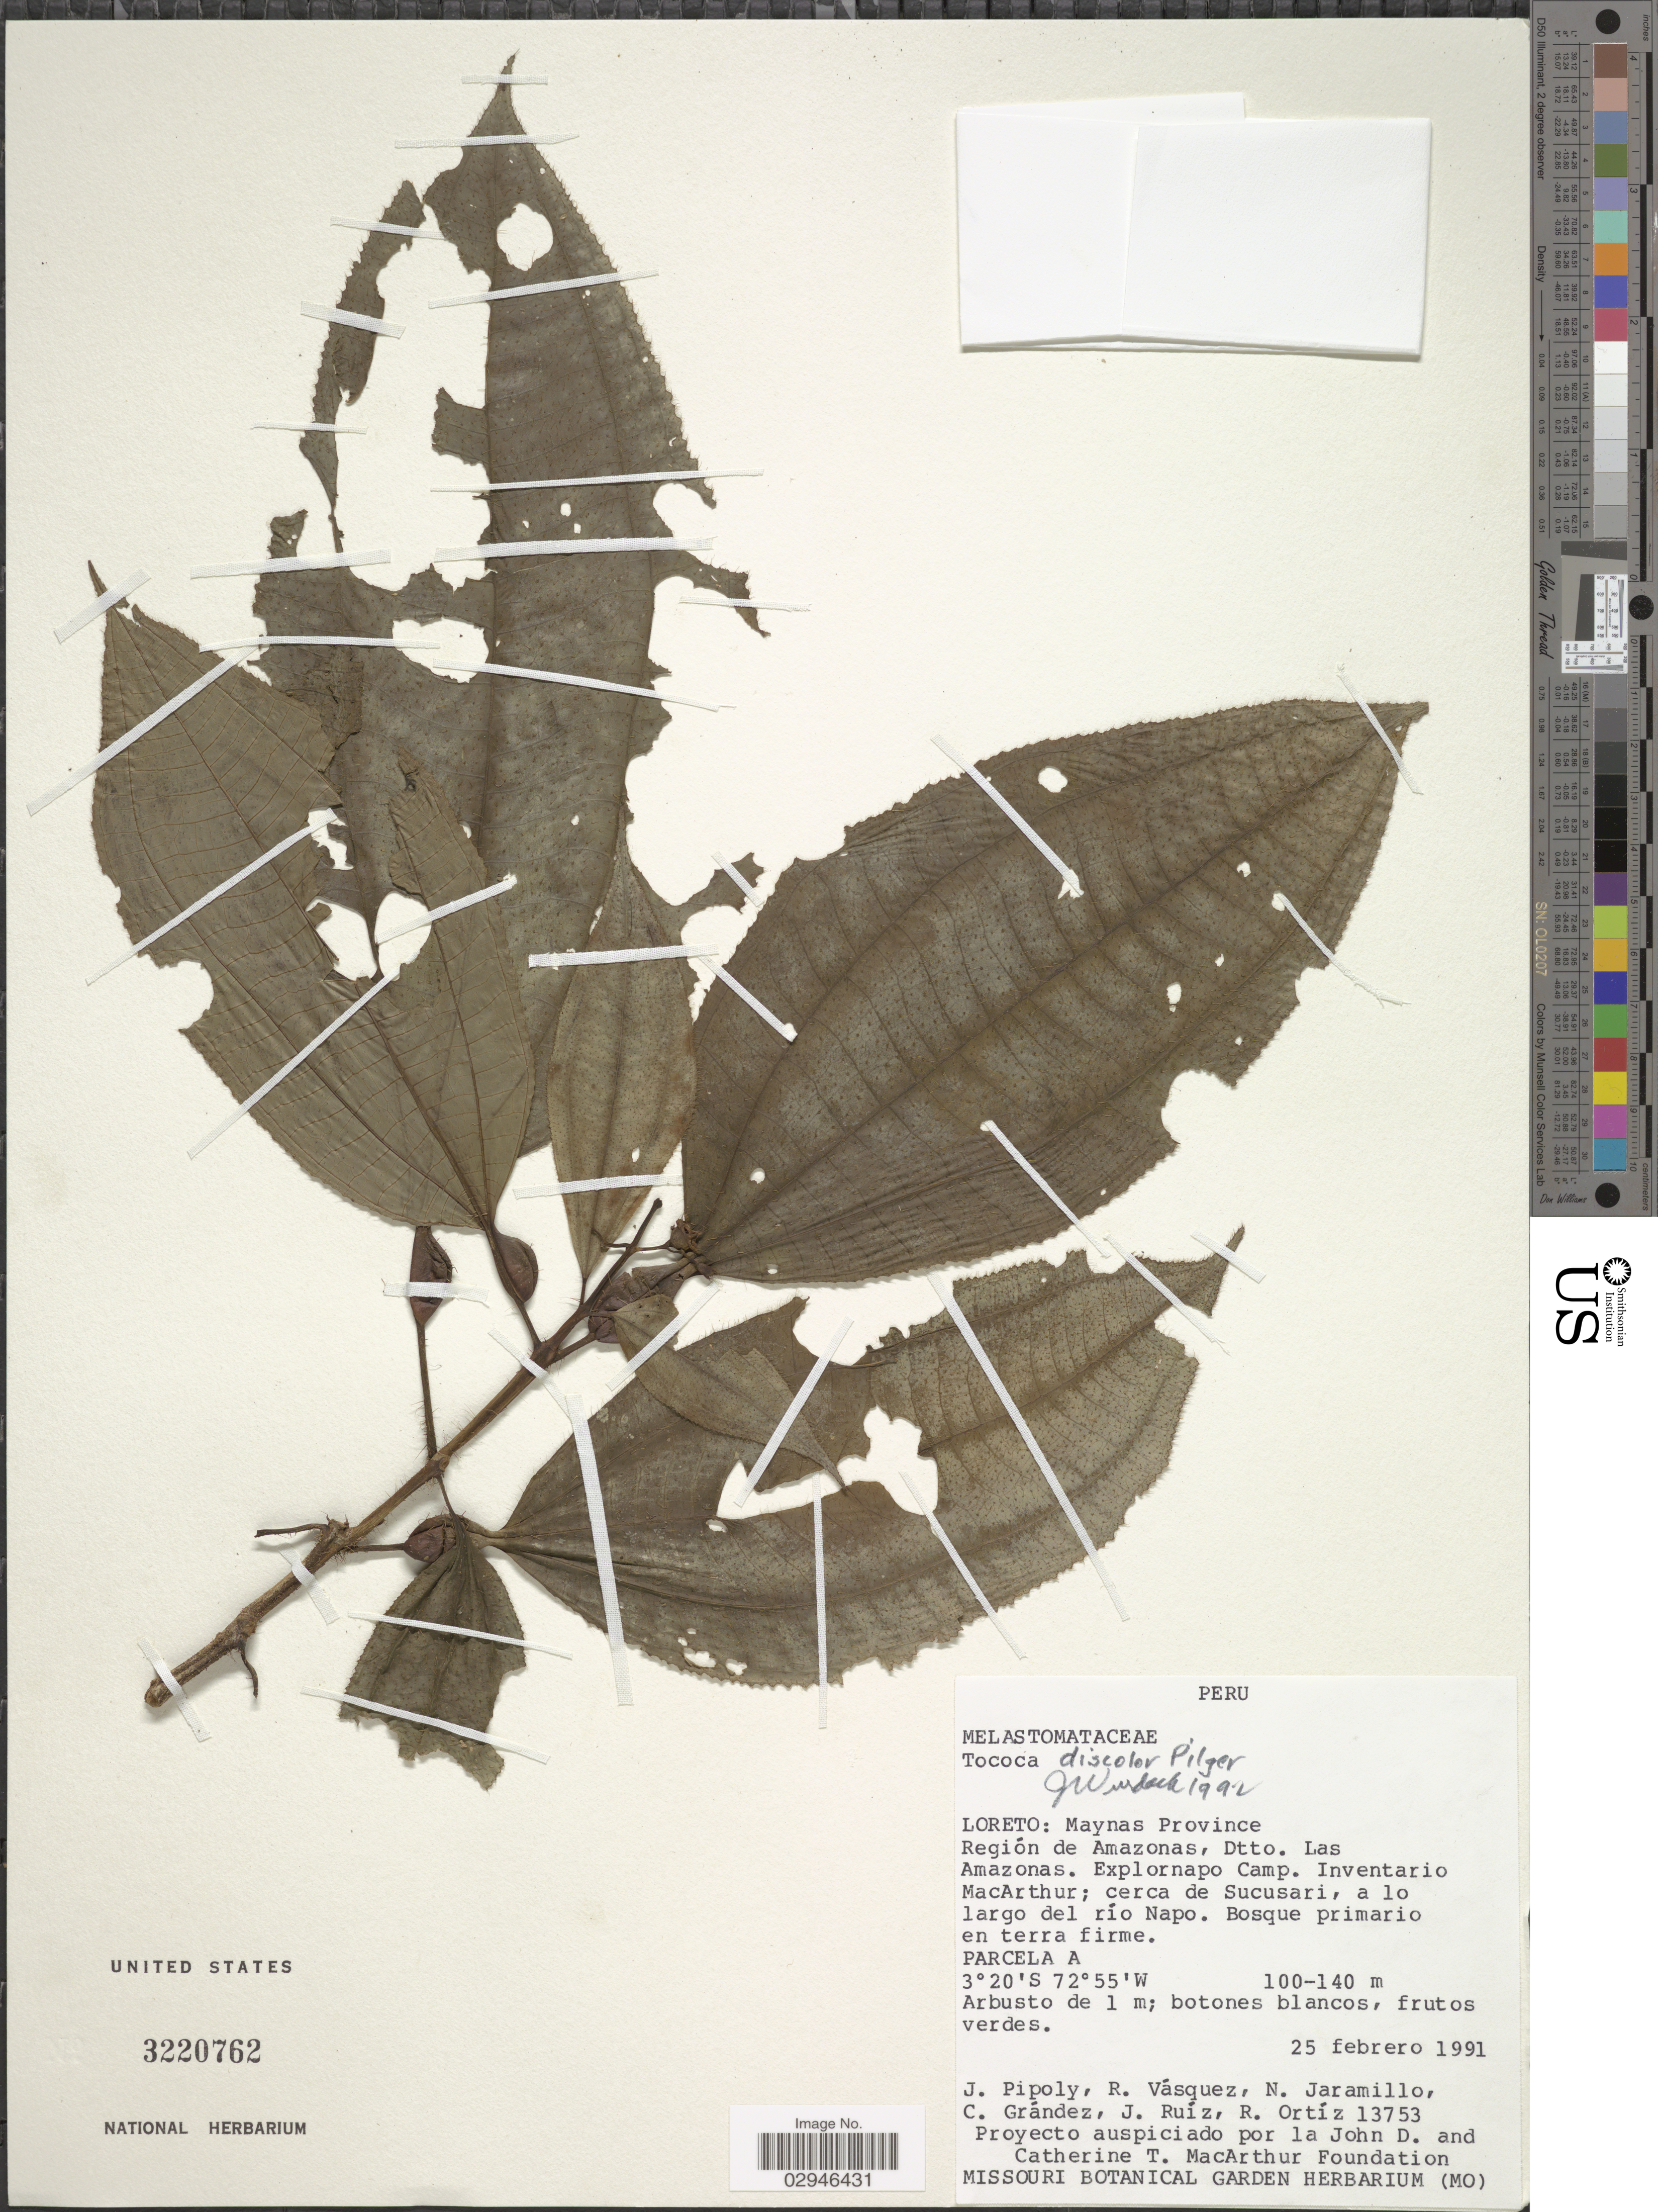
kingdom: Plantae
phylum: Tracheophyta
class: Magnoliopsida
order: Myrtales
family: Melastomataceae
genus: Tococa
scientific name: Tococa discolor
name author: Pilg.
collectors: J. J. Pipoly, R. Vásquez, N. Jaramillo, C. Grández & et al.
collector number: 13753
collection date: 1991-02-25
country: Peru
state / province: Loreto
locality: Maynas Province, Región de Amazonas, Dtto. Las Amazonas, cerca de Sucusari, a lo largo del rio Napo, Parcela A.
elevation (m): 100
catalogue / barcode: US 3220762